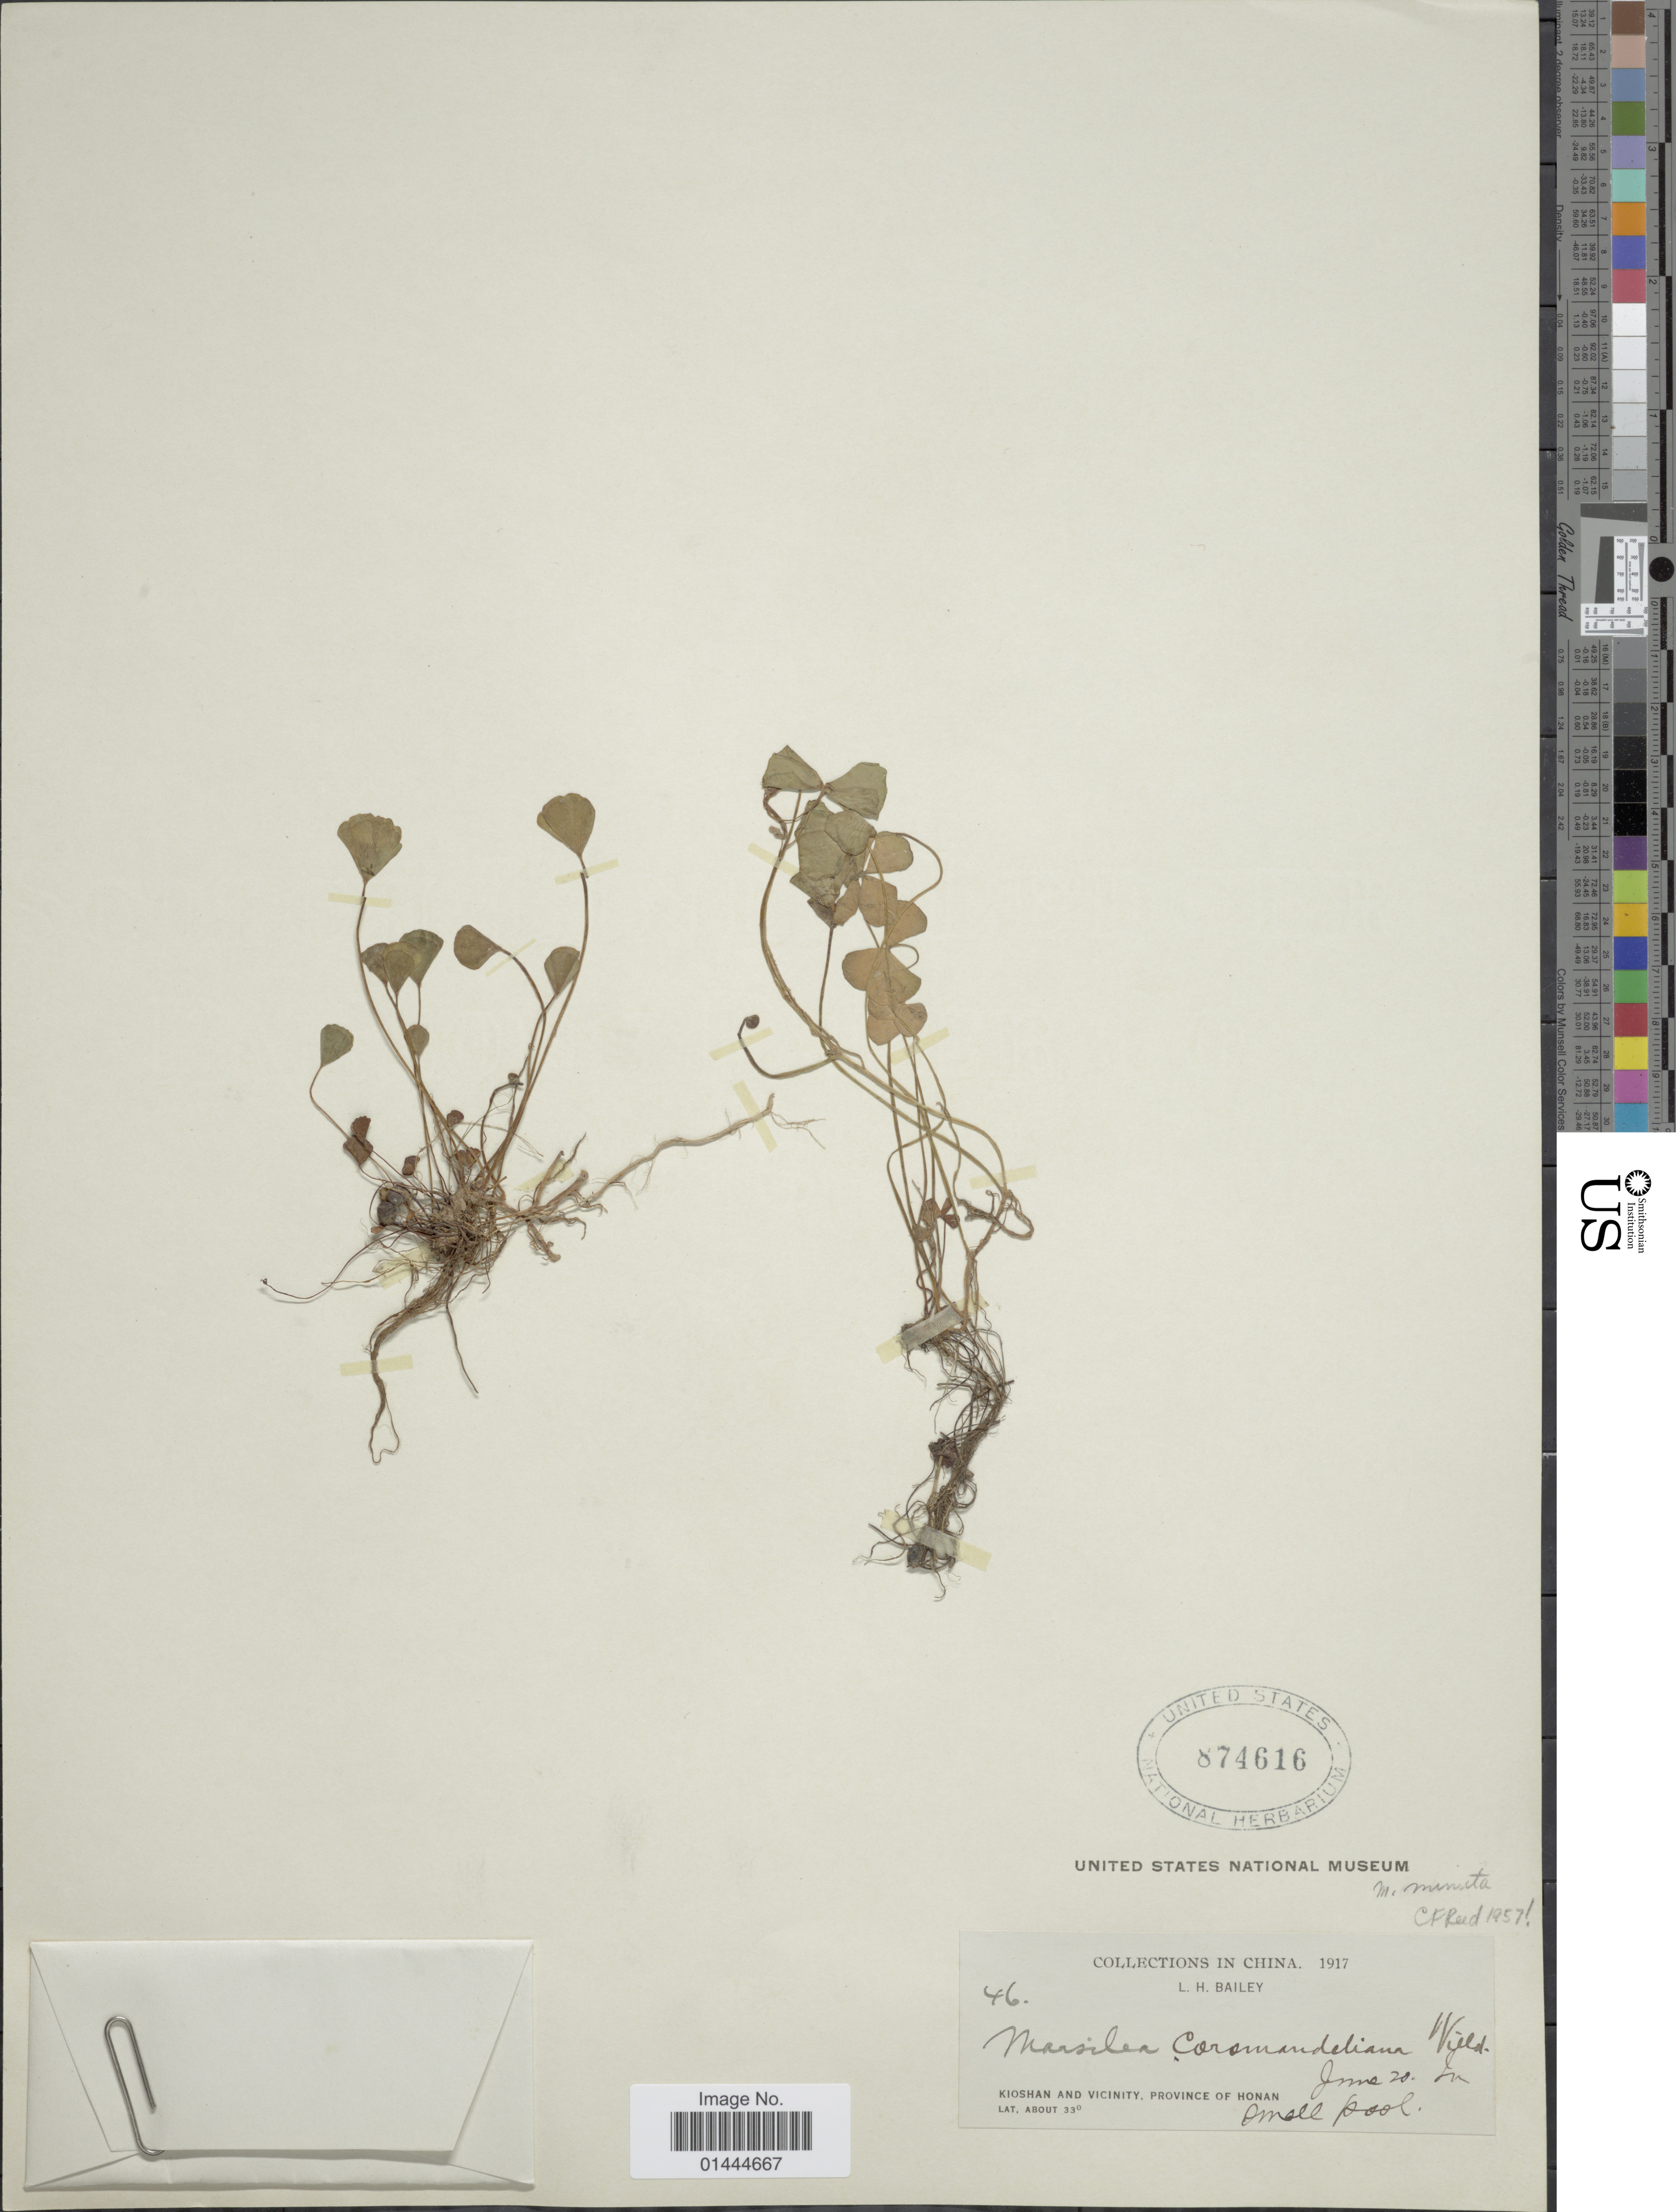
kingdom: Plantae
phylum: Tracheophyta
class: Polypodiopsida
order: Salviniales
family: Marsileaceae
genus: Marsilea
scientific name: Marsilea minuta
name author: L.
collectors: L. H. Bailey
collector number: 46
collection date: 1917-06-20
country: China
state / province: Henan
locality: Kioshan and Vicinity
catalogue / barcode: US 874616